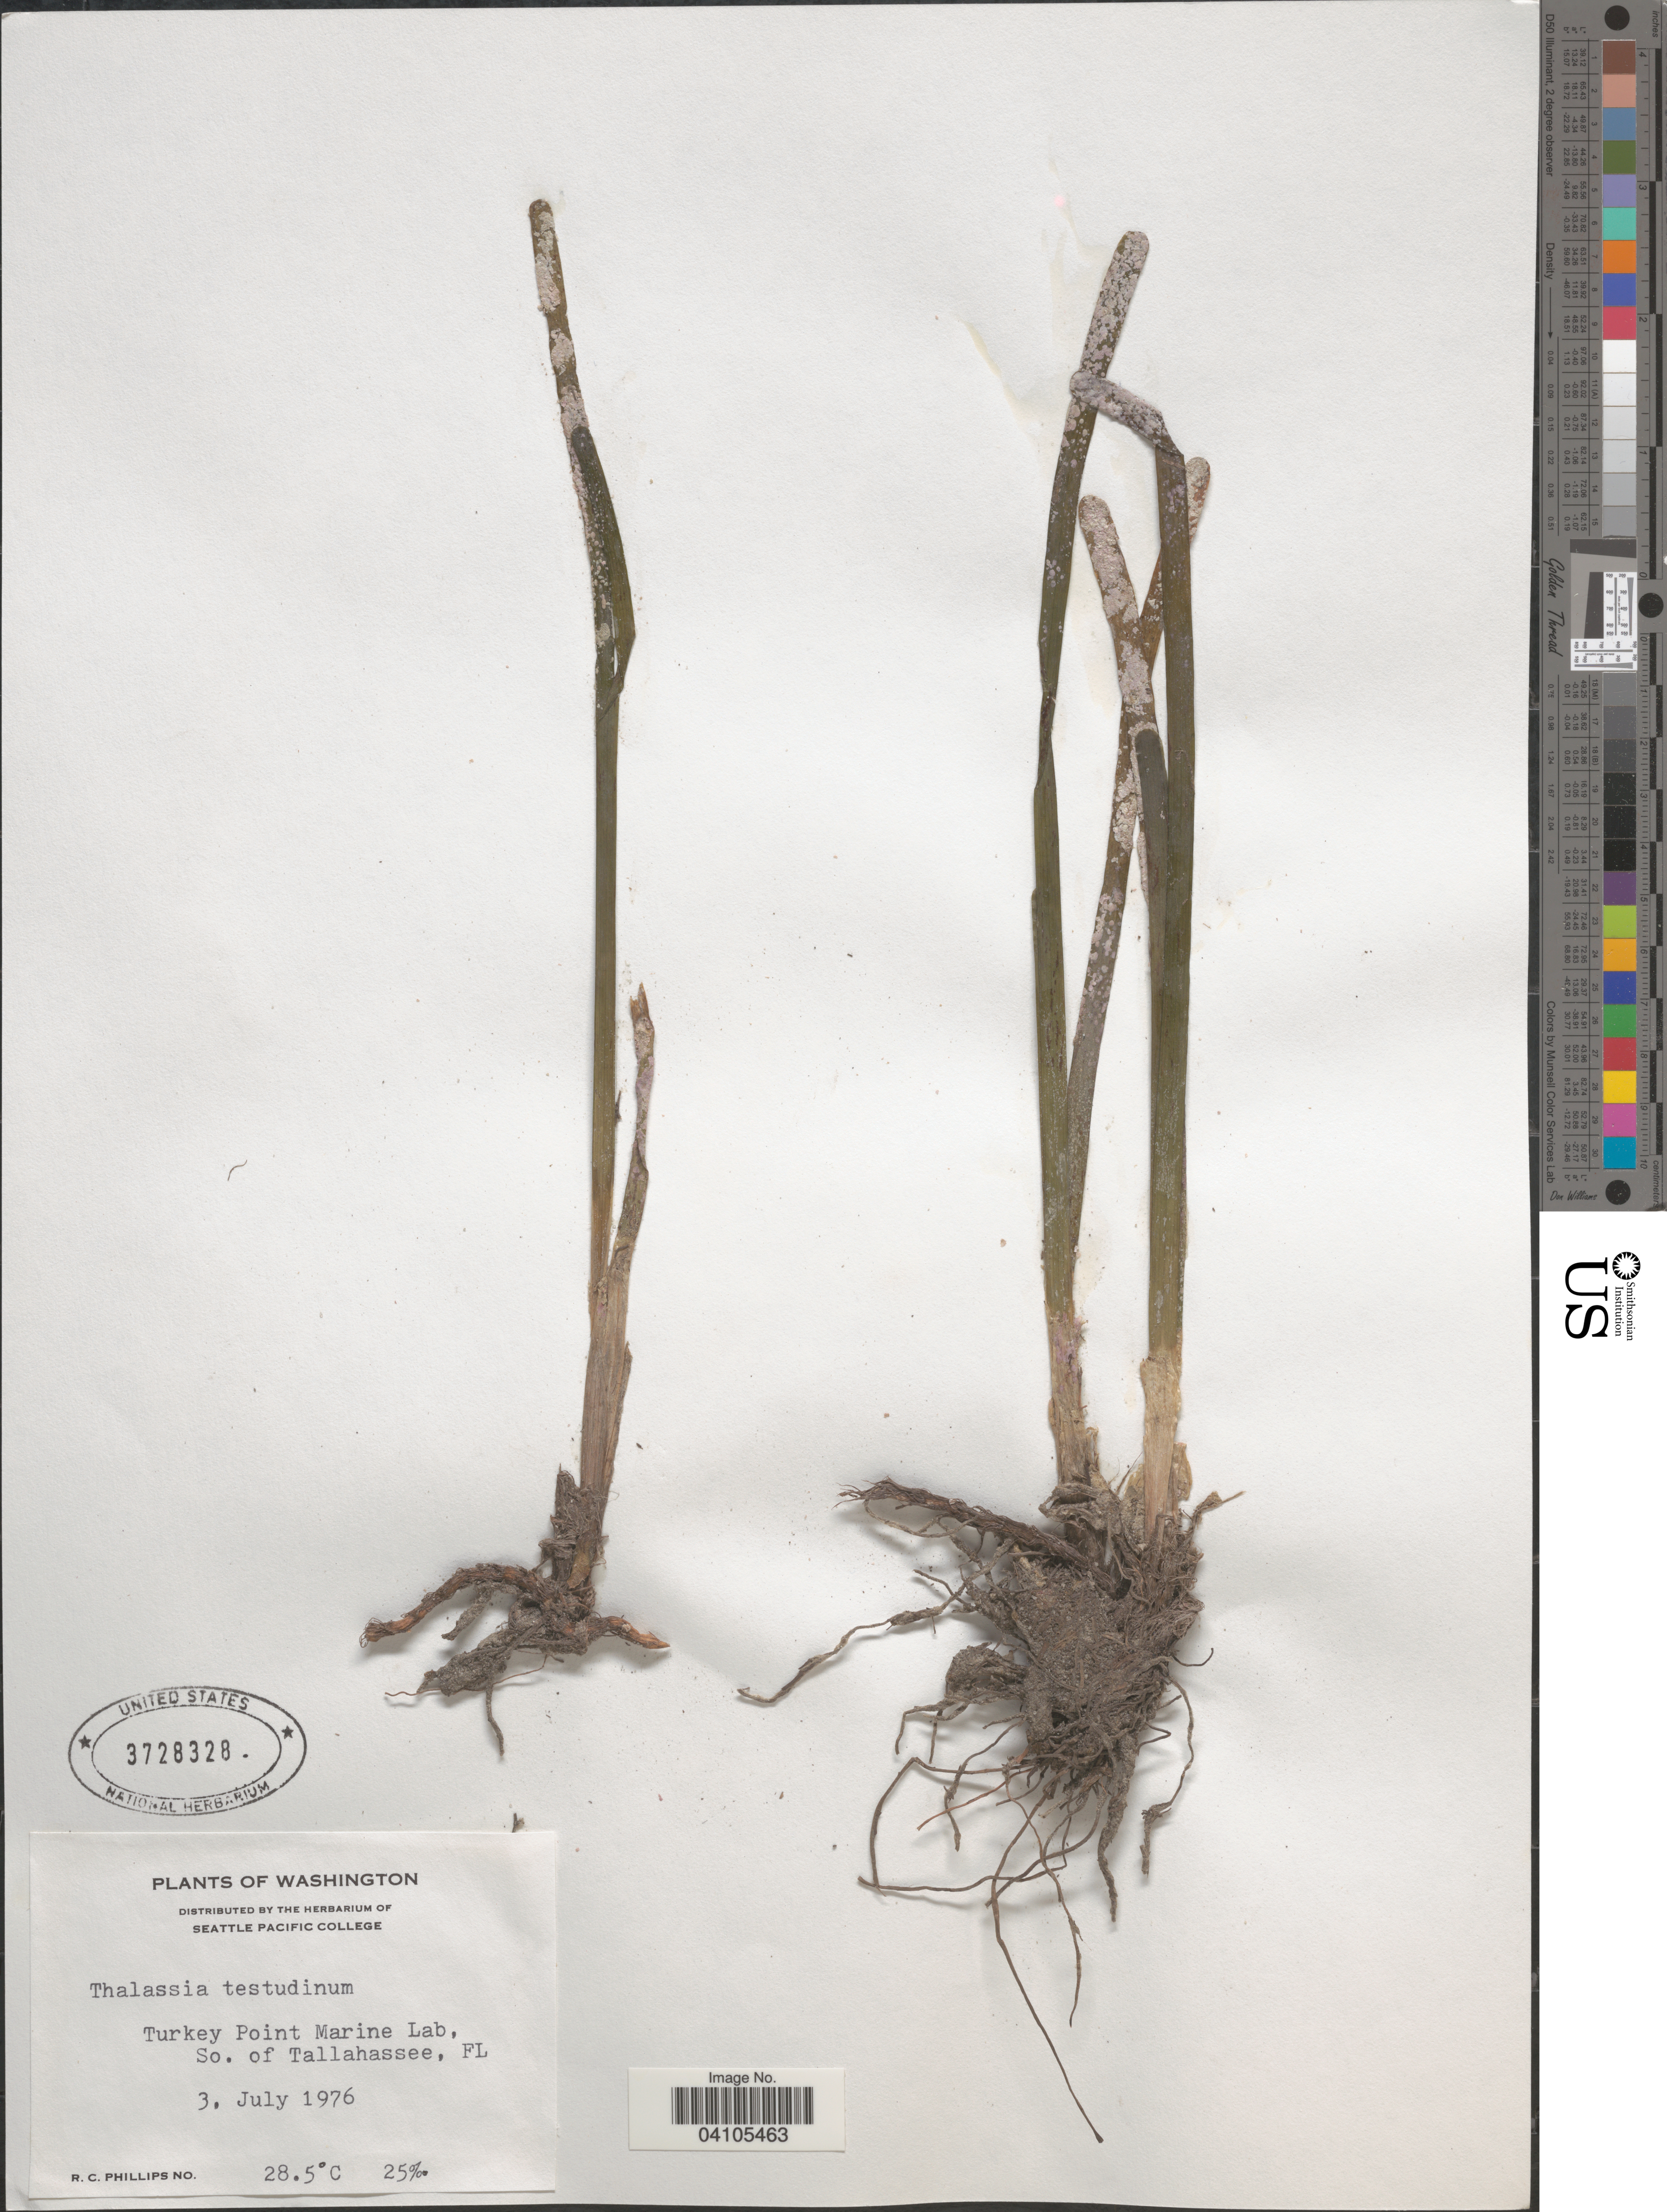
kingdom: Plantae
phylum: Tracheophyta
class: Liliopsida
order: Alismatales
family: Hydrocharitaceae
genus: Thalassia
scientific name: Thalassia testudinum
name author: Banks & Sol. ex K.D. Koenig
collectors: R. C. Phillips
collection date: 1976-07-03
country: United States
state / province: Florida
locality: Turkey Point Marine Lab, So. of Tallahassee.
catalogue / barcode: US 3728328